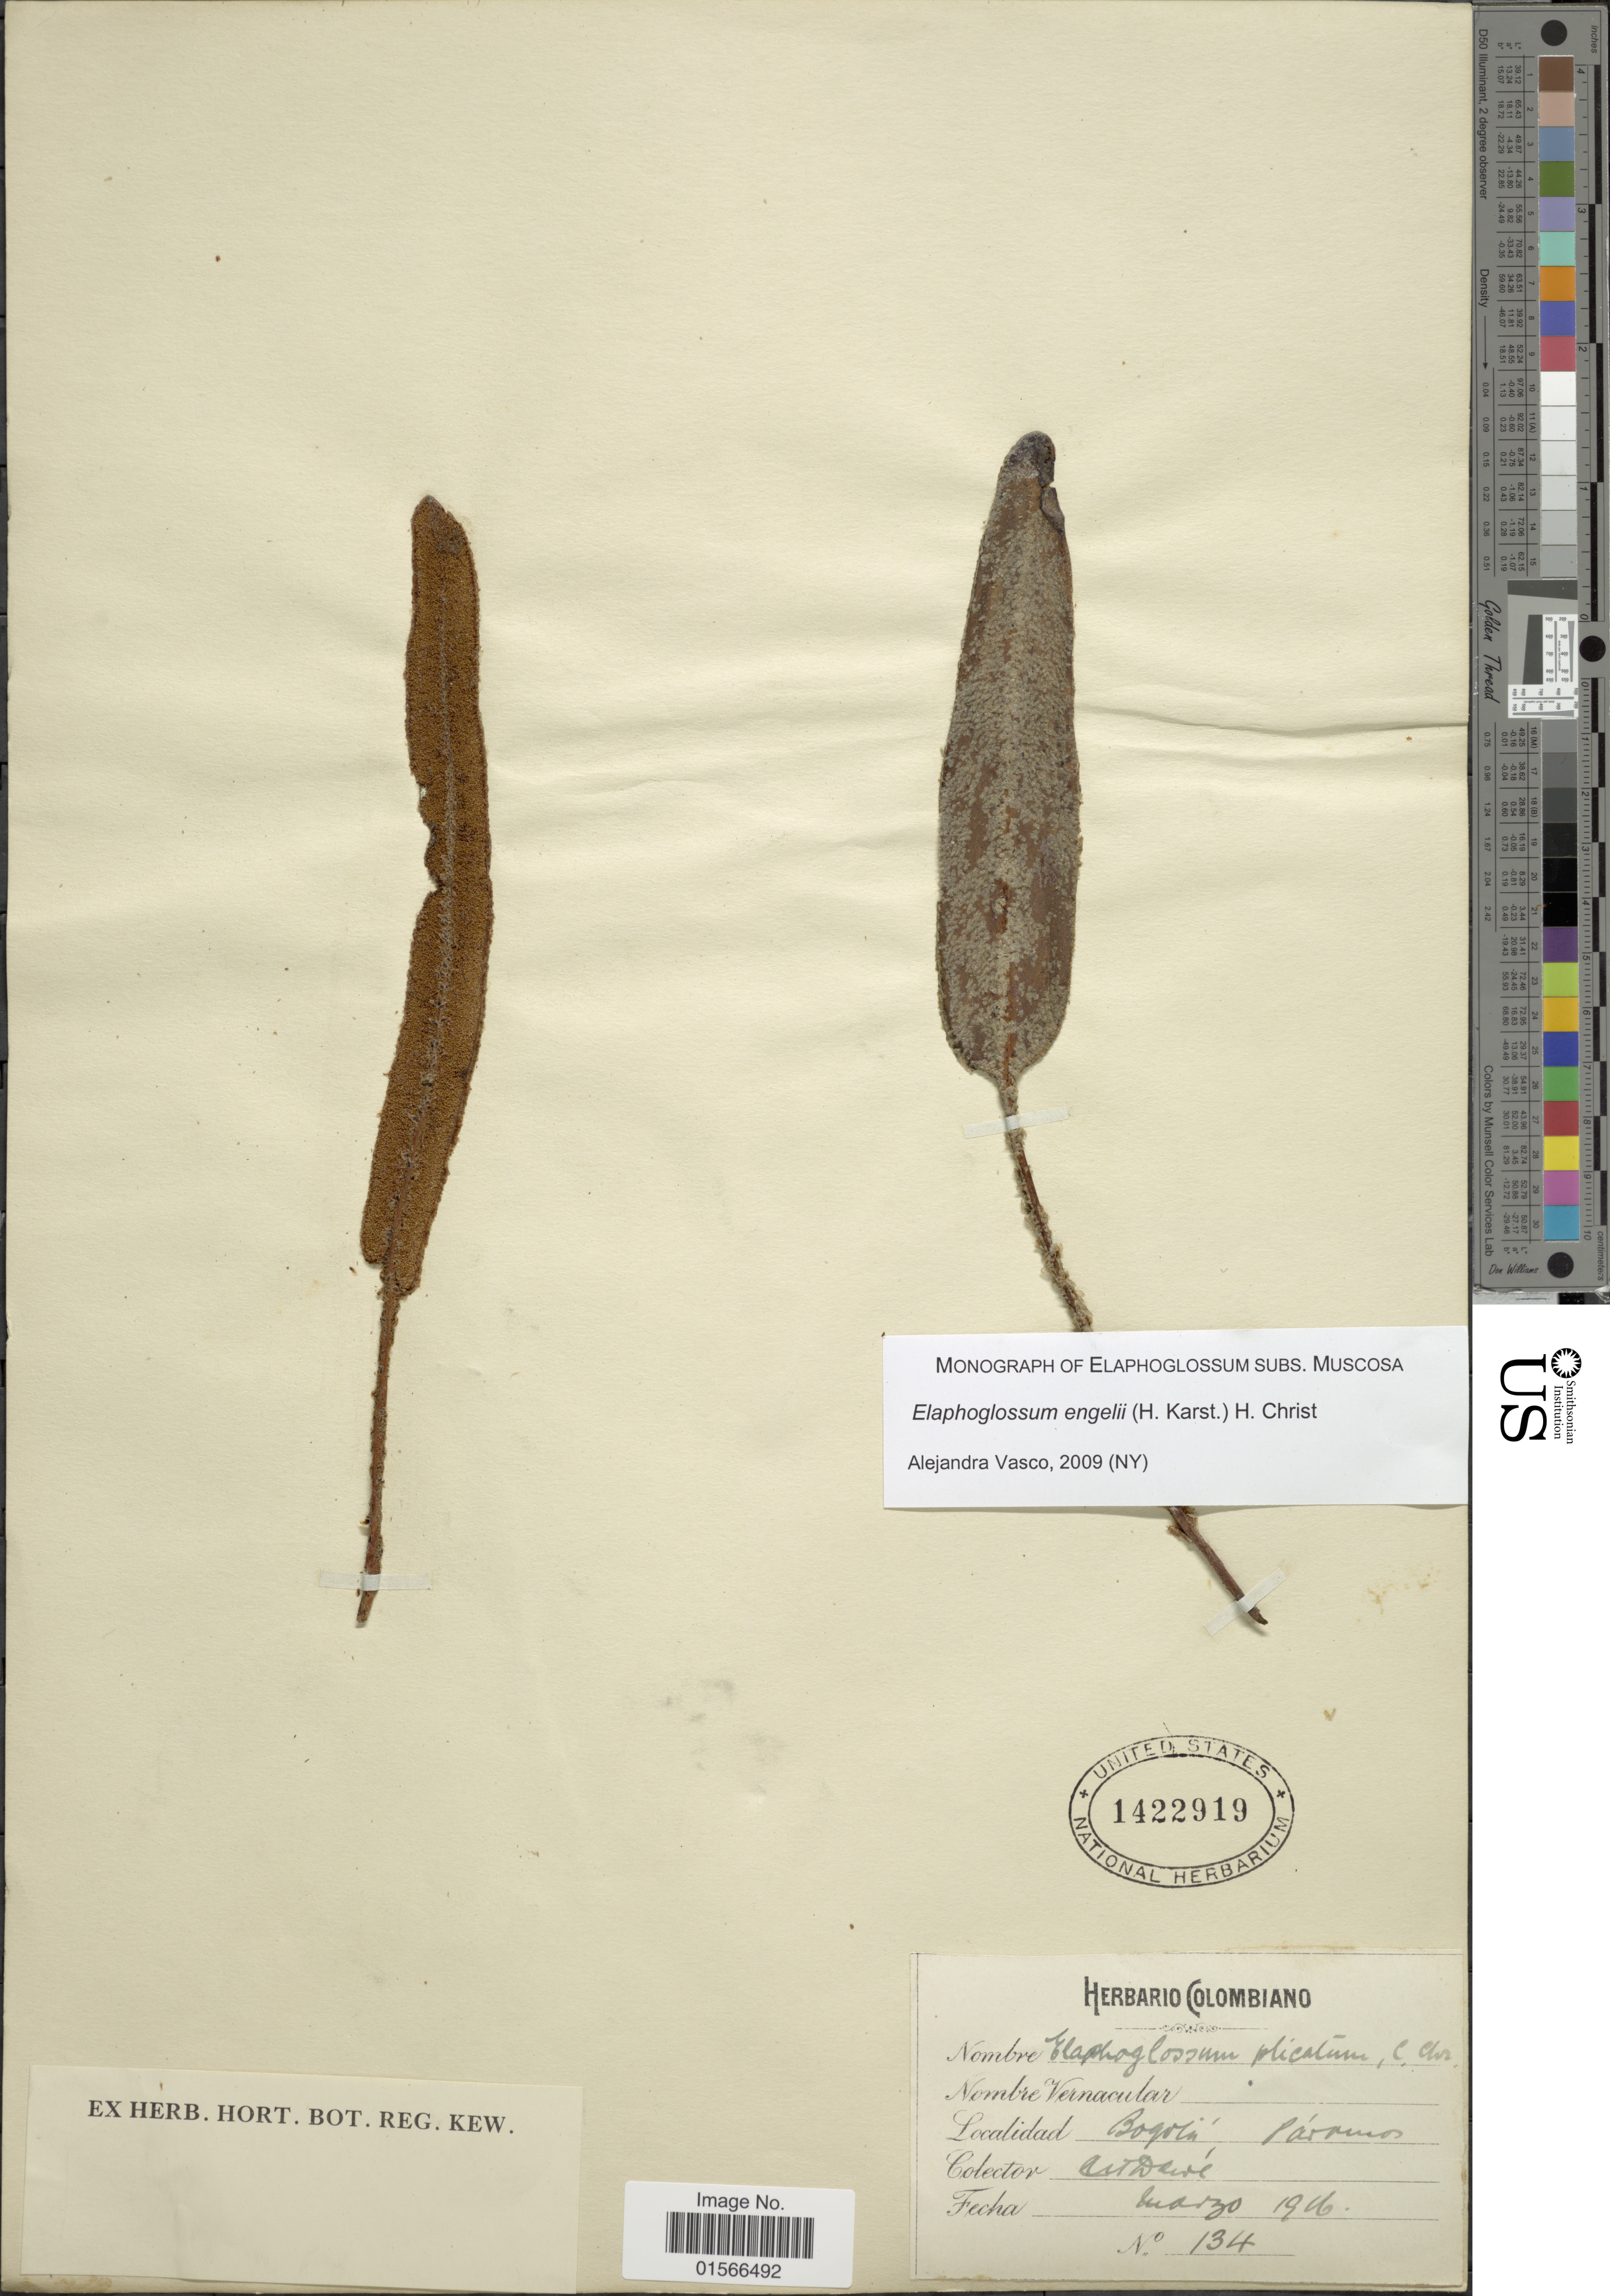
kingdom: Plantae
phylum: Tracheophyta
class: Polypodiopsida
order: Polypodiales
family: Dryopteridaceae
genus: Elaphoglossum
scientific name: Elaphoglossum engelii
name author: (H. Karst.) Christ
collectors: M. T. Dawe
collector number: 134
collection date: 1916-03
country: Colombia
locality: Bogota, Páramos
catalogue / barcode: US 1422919